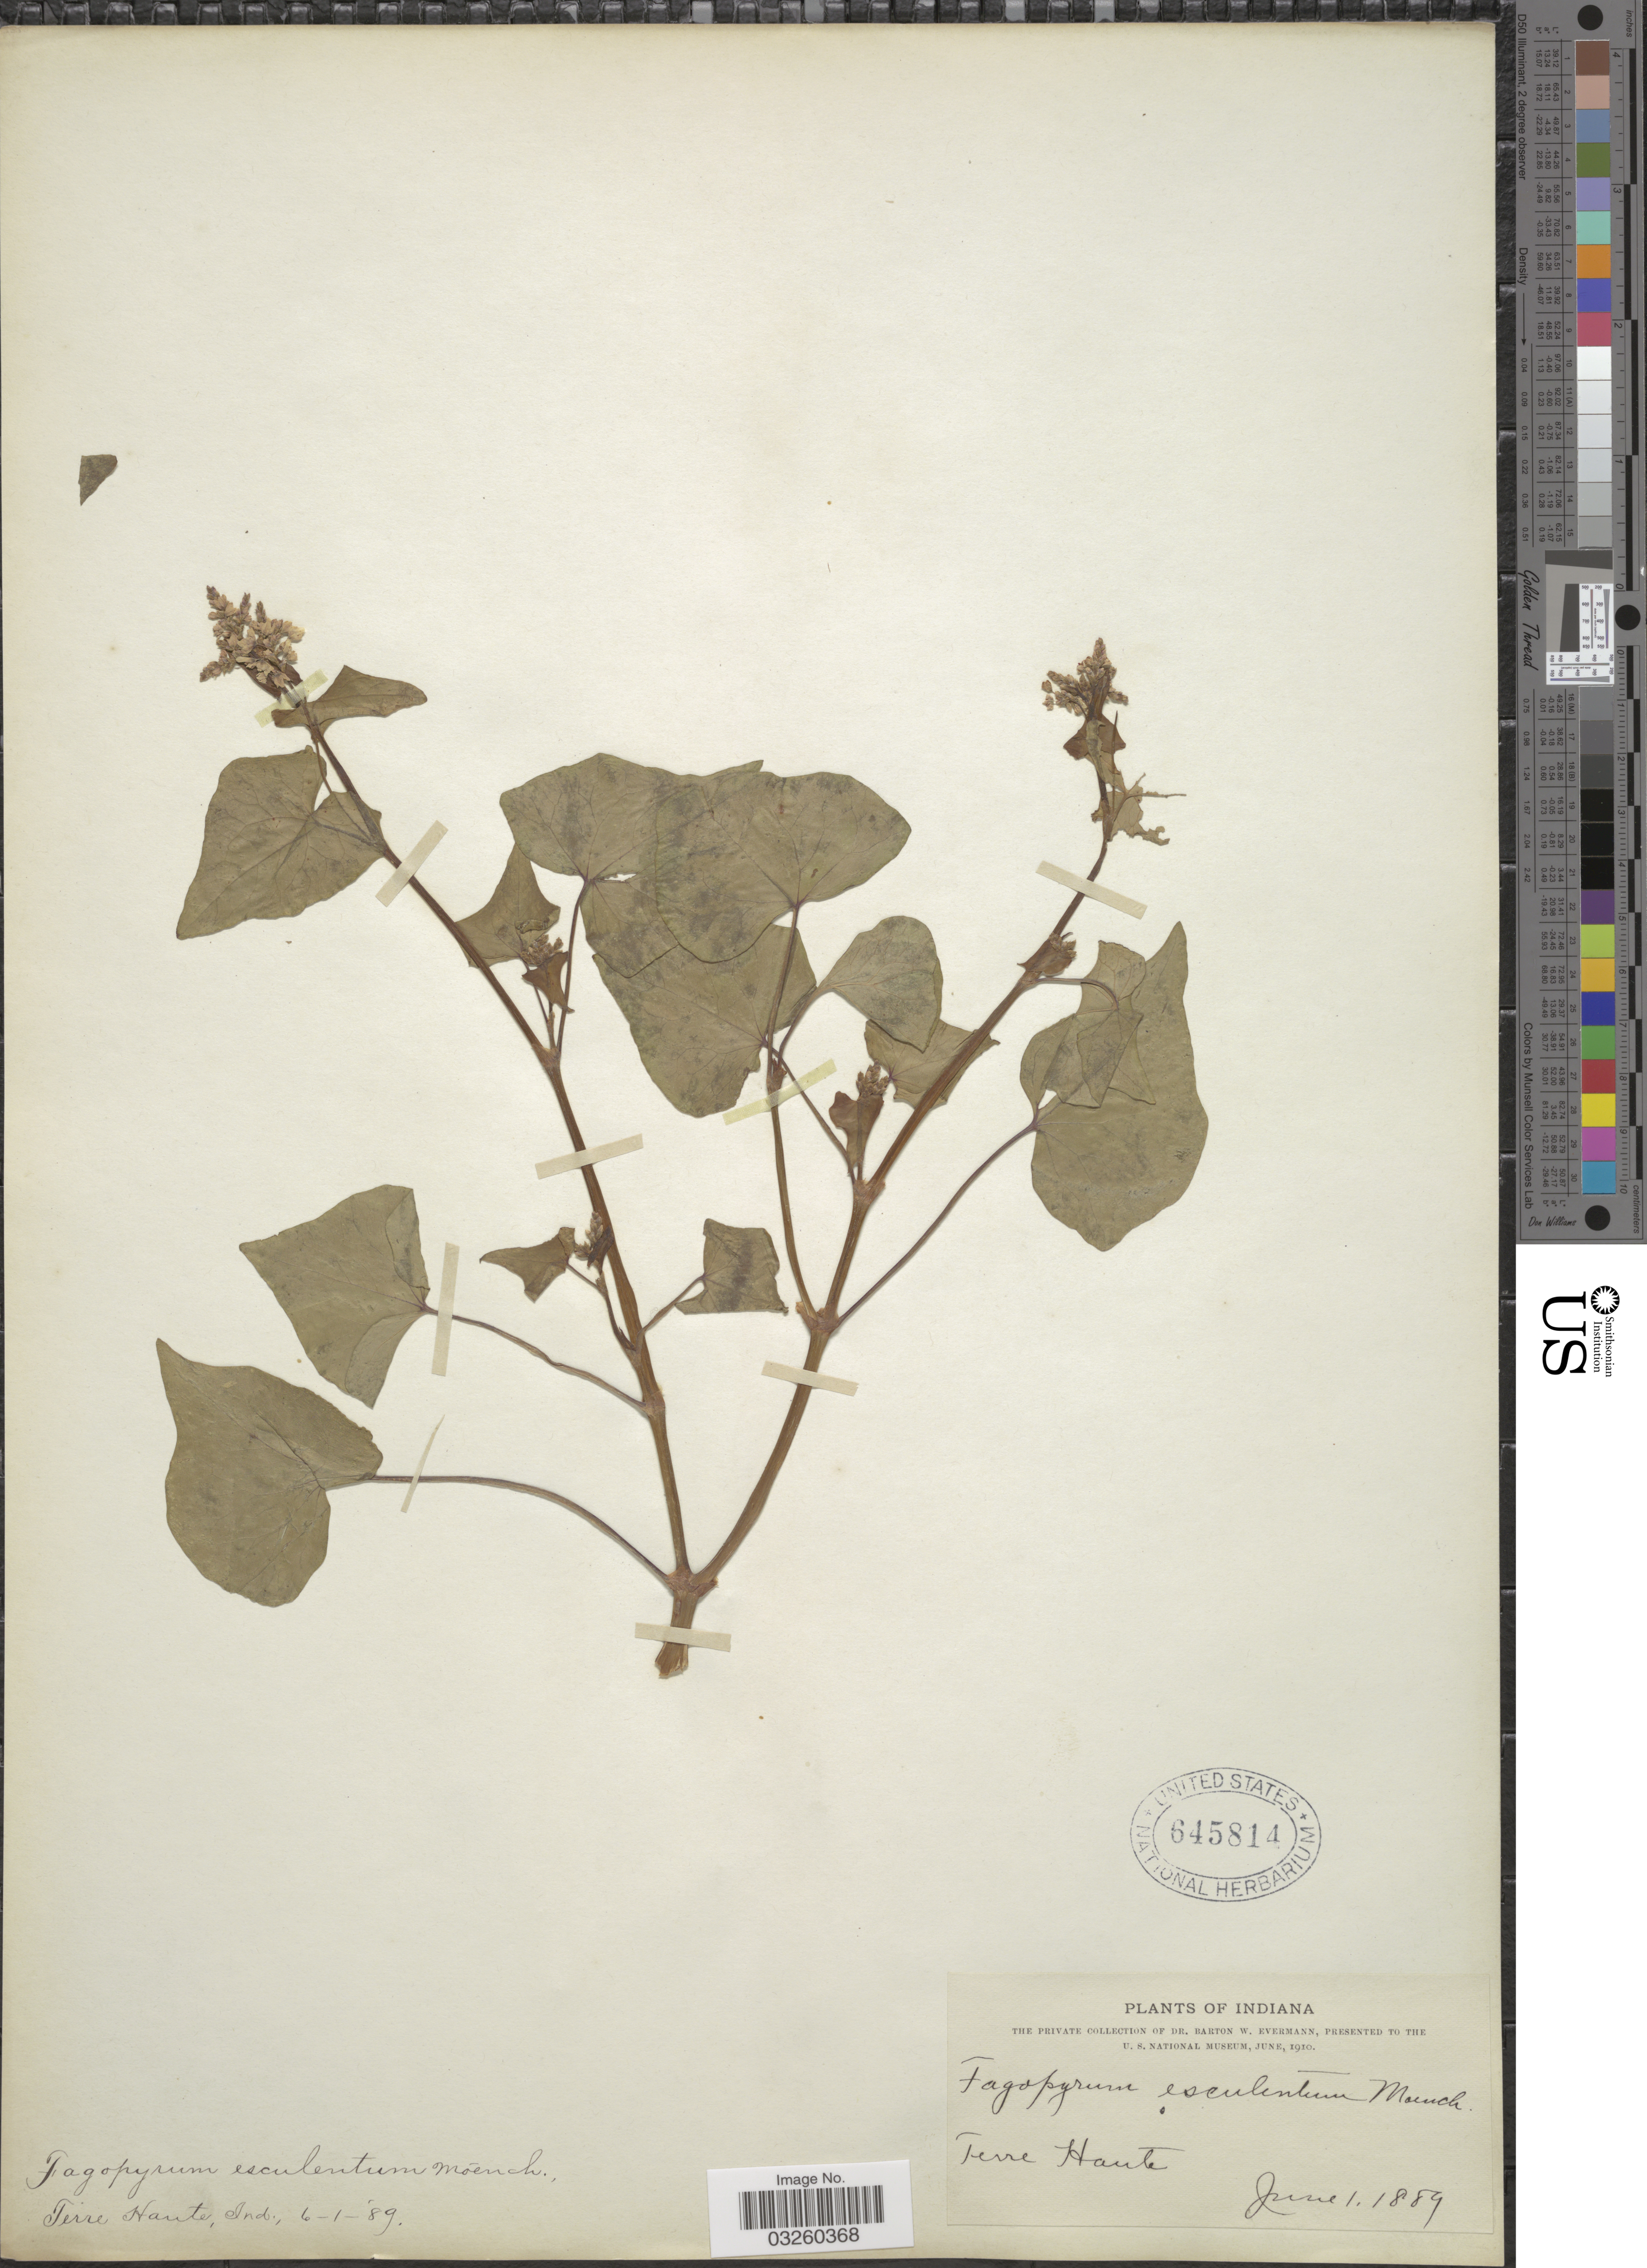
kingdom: Plantae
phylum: Tracheophyta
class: Magnoliopsida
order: Caryophyllales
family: Polygonaceae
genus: Fagopyrum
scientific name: Fagopyrum esculentum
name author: Moench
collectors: B. W. Evermann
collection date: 1889-06-01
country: United States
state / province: Indiana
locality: Terre Haute.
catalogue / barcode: US 645814